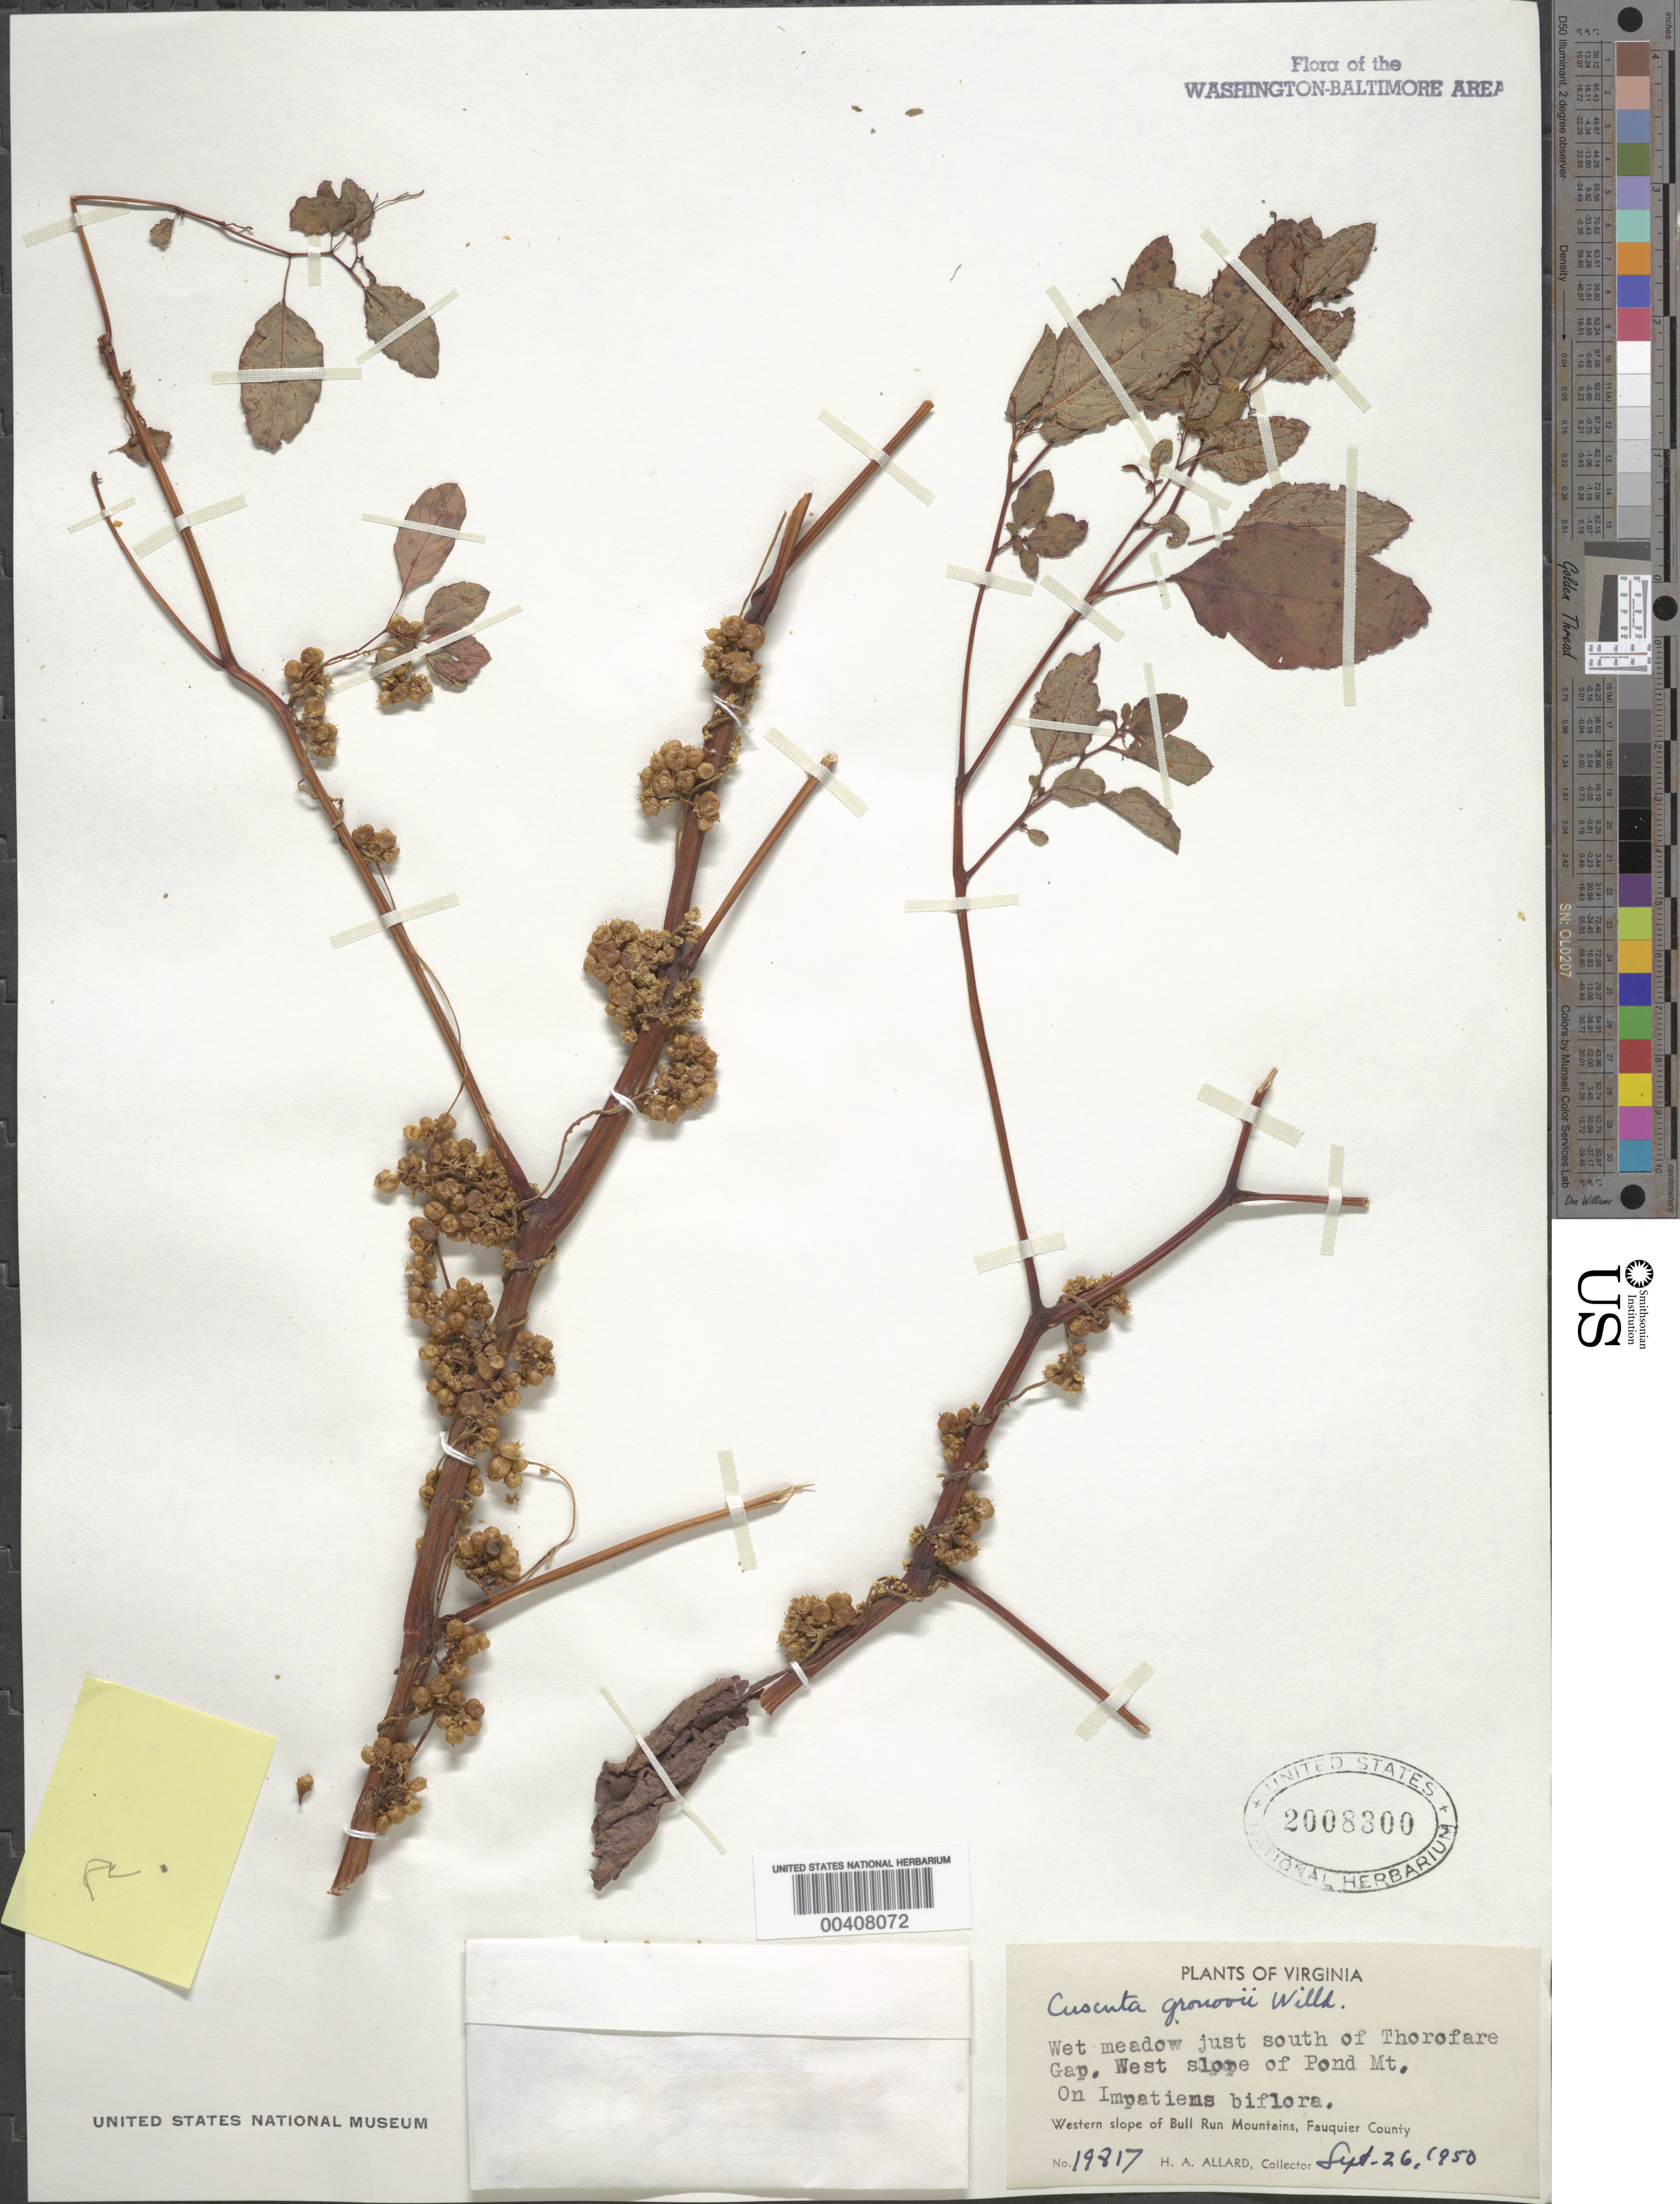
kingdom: Plantae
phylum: Tracheophyta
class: Magnoliopsida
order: Solanales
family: Convolvulaceae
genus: Cuscuta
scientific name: Cuscuta gronovii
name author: Willd. ex Schult.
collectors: H. A. Allard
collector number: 19817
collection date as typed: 26 Sep 1950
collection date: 1950-09-26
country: United States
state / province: Virginia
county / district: Fauquier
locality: Bull Run Mountains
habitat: Wet meadow, on Impatiens biflora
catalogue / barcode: US 2008300